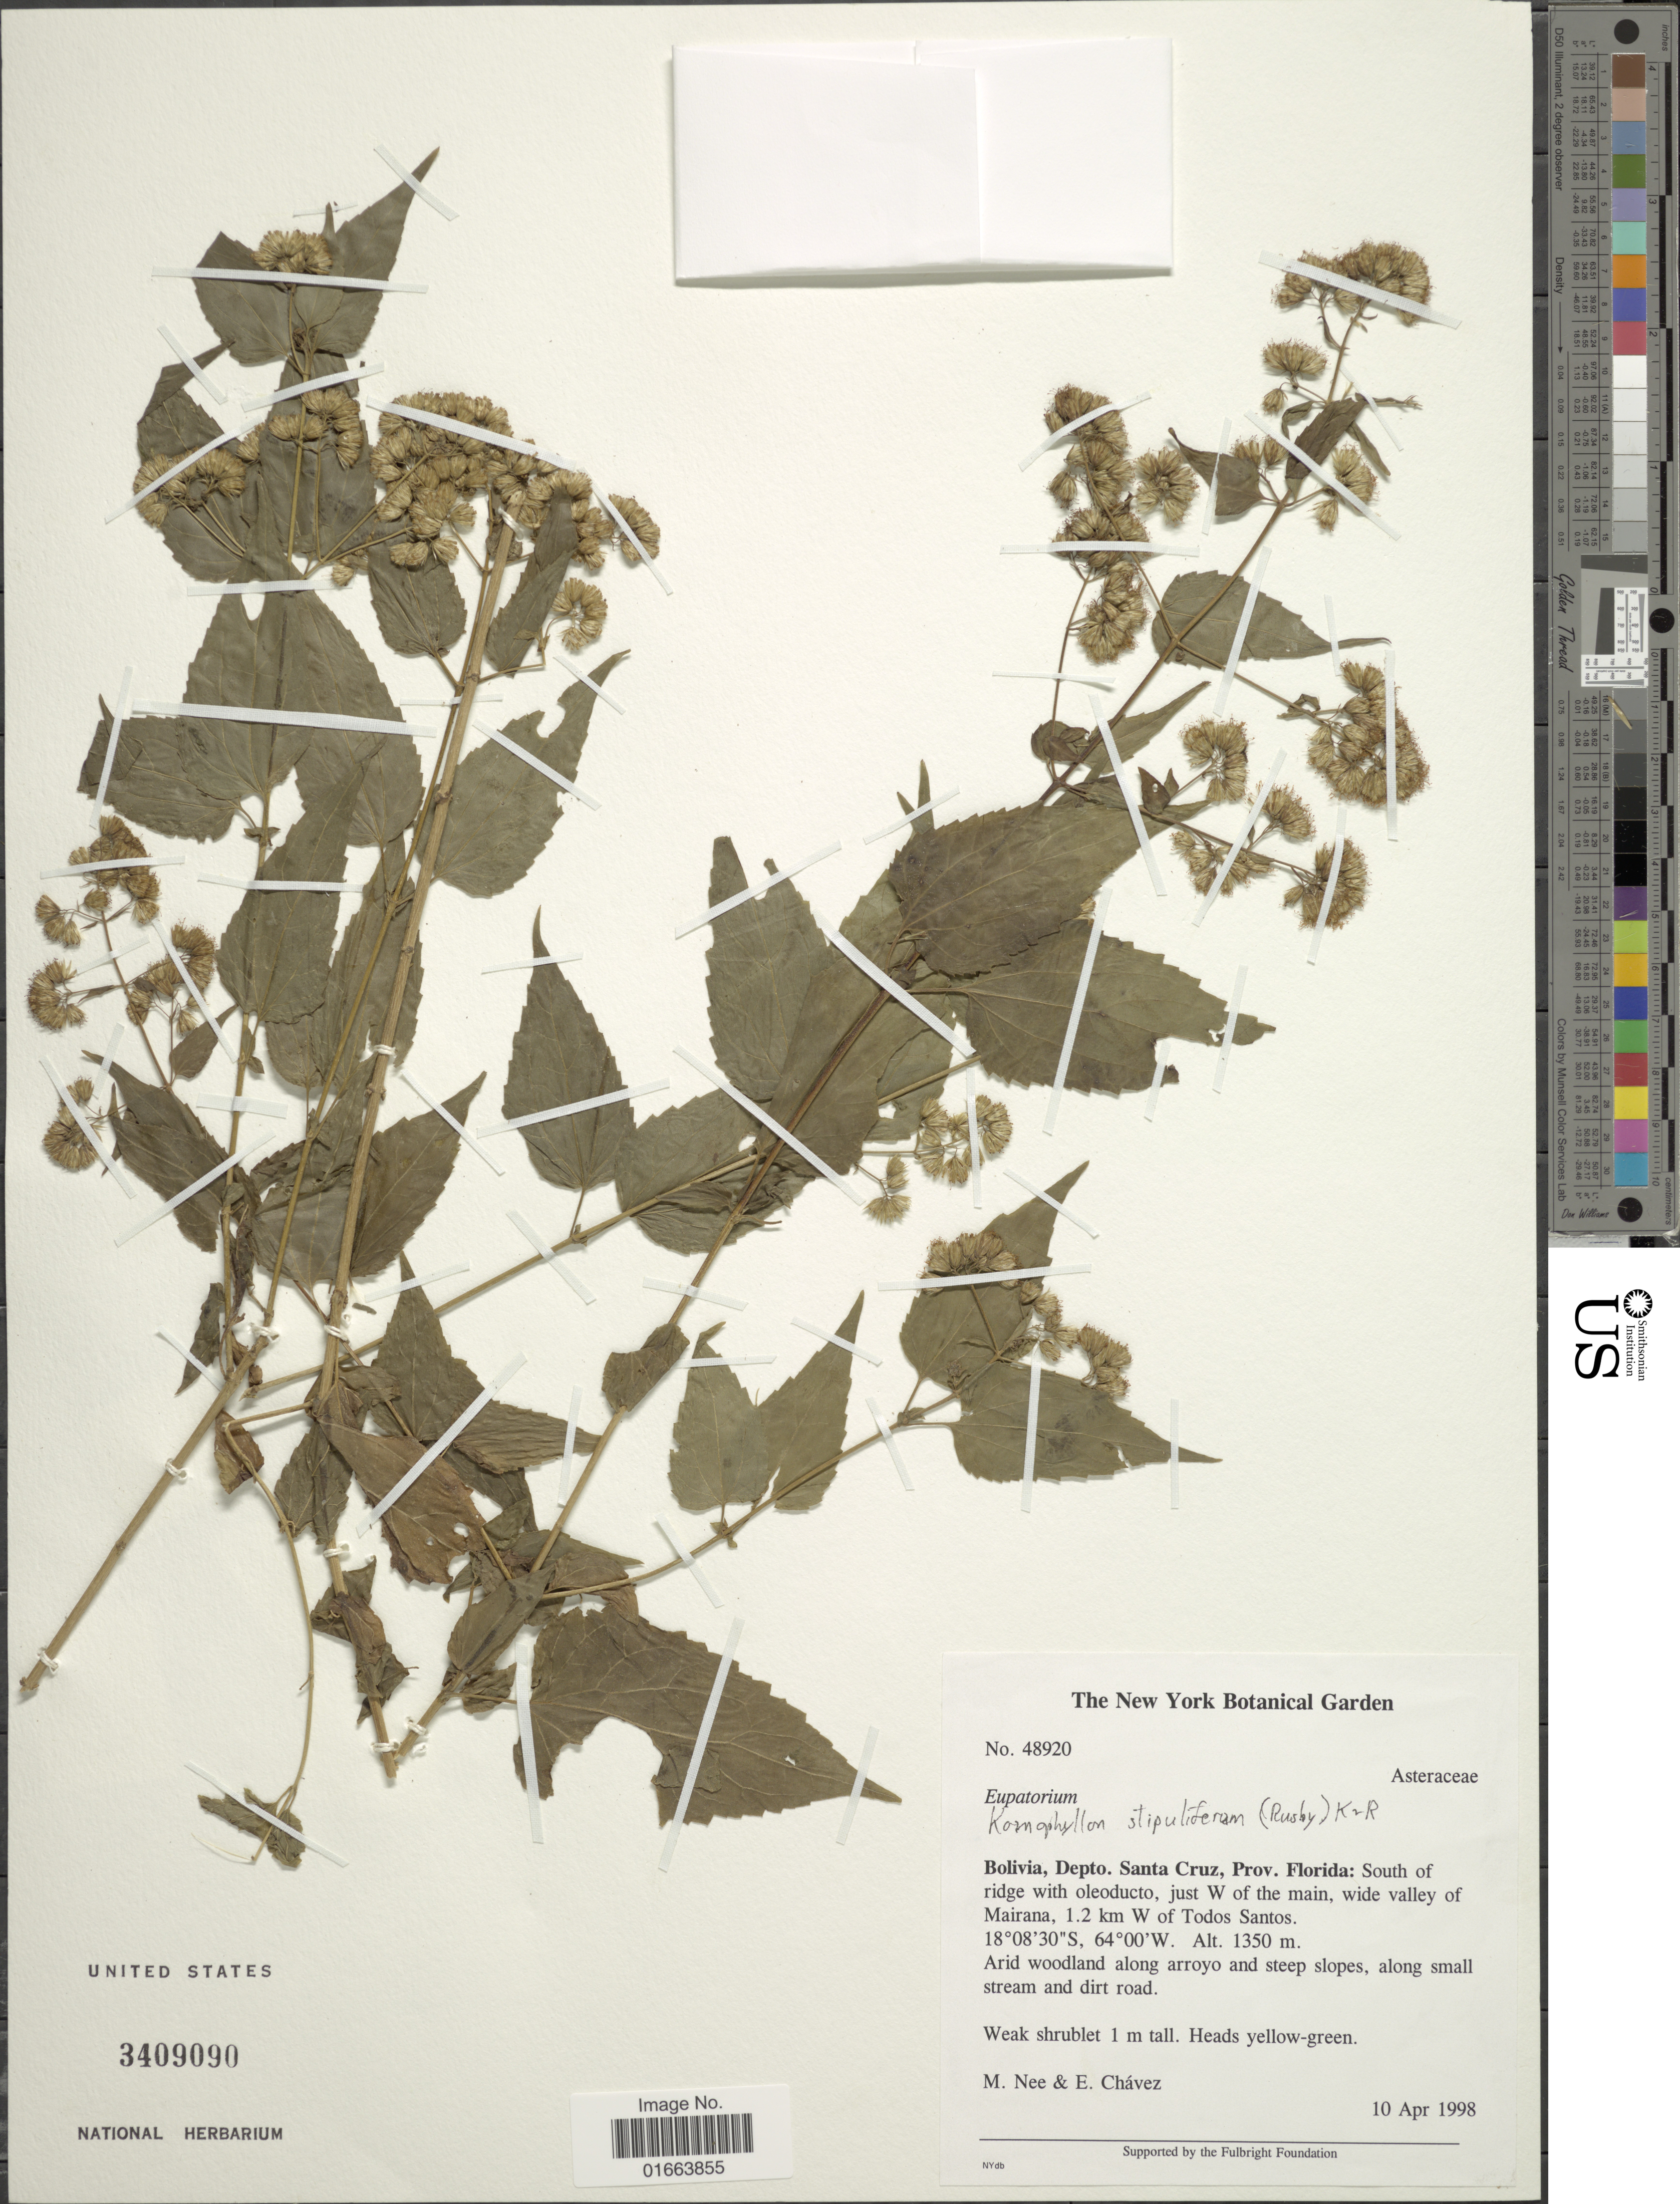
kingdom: Plantae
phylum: Tracheophyta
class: Magnoliopsida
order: Asterales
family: Asteraceae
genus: Koanophyllon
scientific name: Koanophyllon stipulifera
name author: (Rusby) R.M. King & H. Rob.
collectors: M. Nee & E. Chávez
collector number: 48920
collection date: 1998-04-10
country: Bolivia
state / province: Santa Cruz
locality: Prov. Florida: South of ridge with oleoducto, just W of the main, wide valley of Mairana, 1.2 km W of Todos Santos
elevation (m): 1350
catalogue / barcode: US 3409090